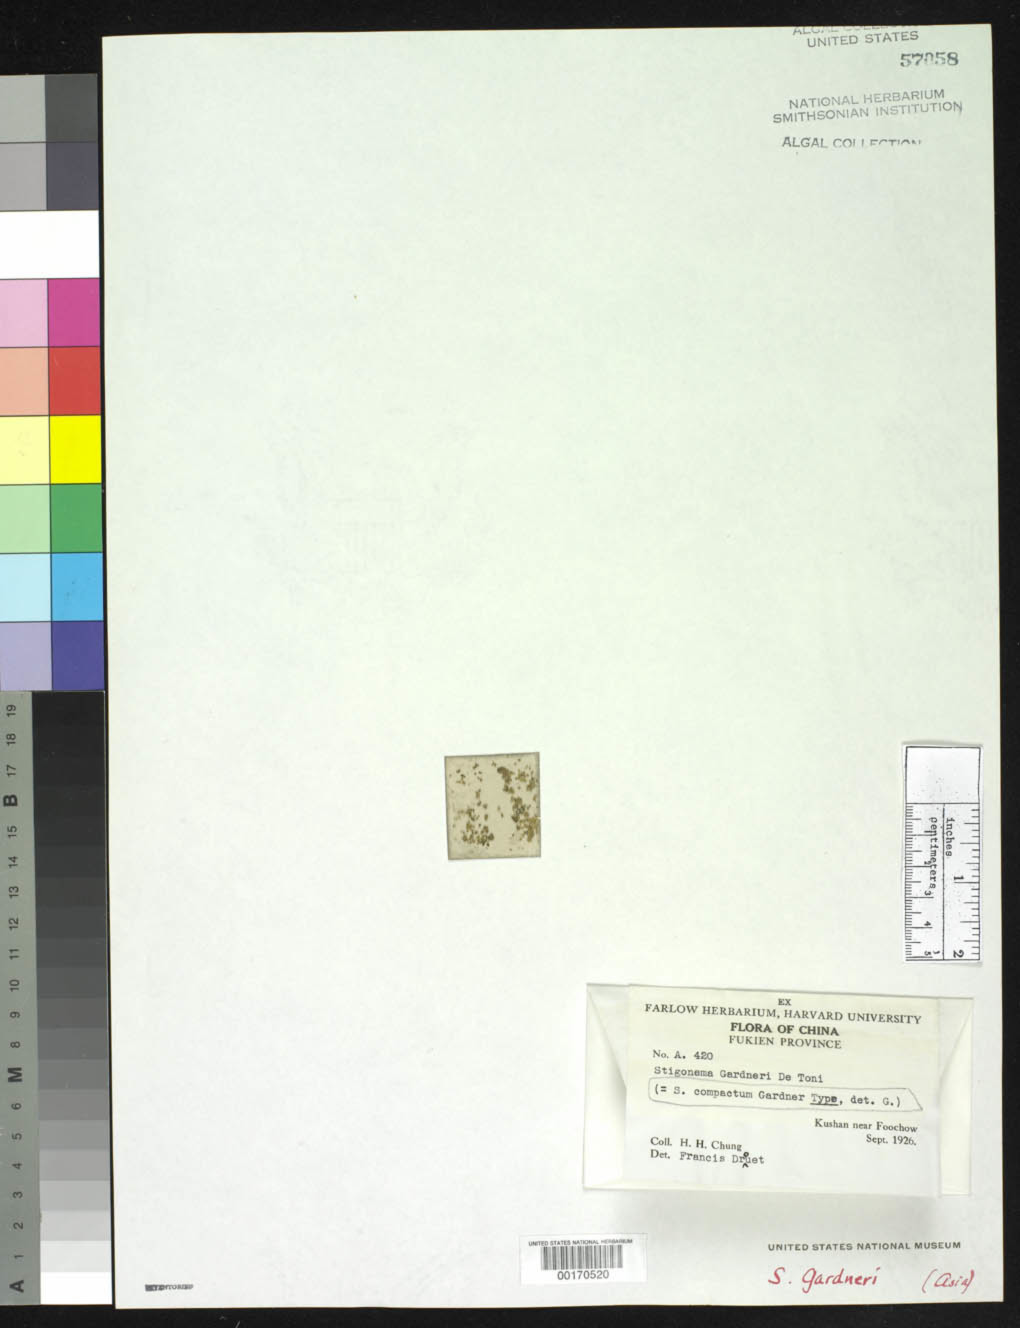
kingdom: Bacteria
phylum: Cyanobacteria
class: Cyanobacteriia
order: Cyanobacteriales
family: Stigonemataceae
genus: Stigonema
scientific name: Stigonema compactum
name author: N.L. Gardner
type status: Isotype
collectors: H. Chung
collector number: A.420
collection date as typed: Sep 1926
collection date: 1926-09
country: China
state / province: Fujian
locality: Kushan, near Foochow.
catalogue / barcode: US 57058